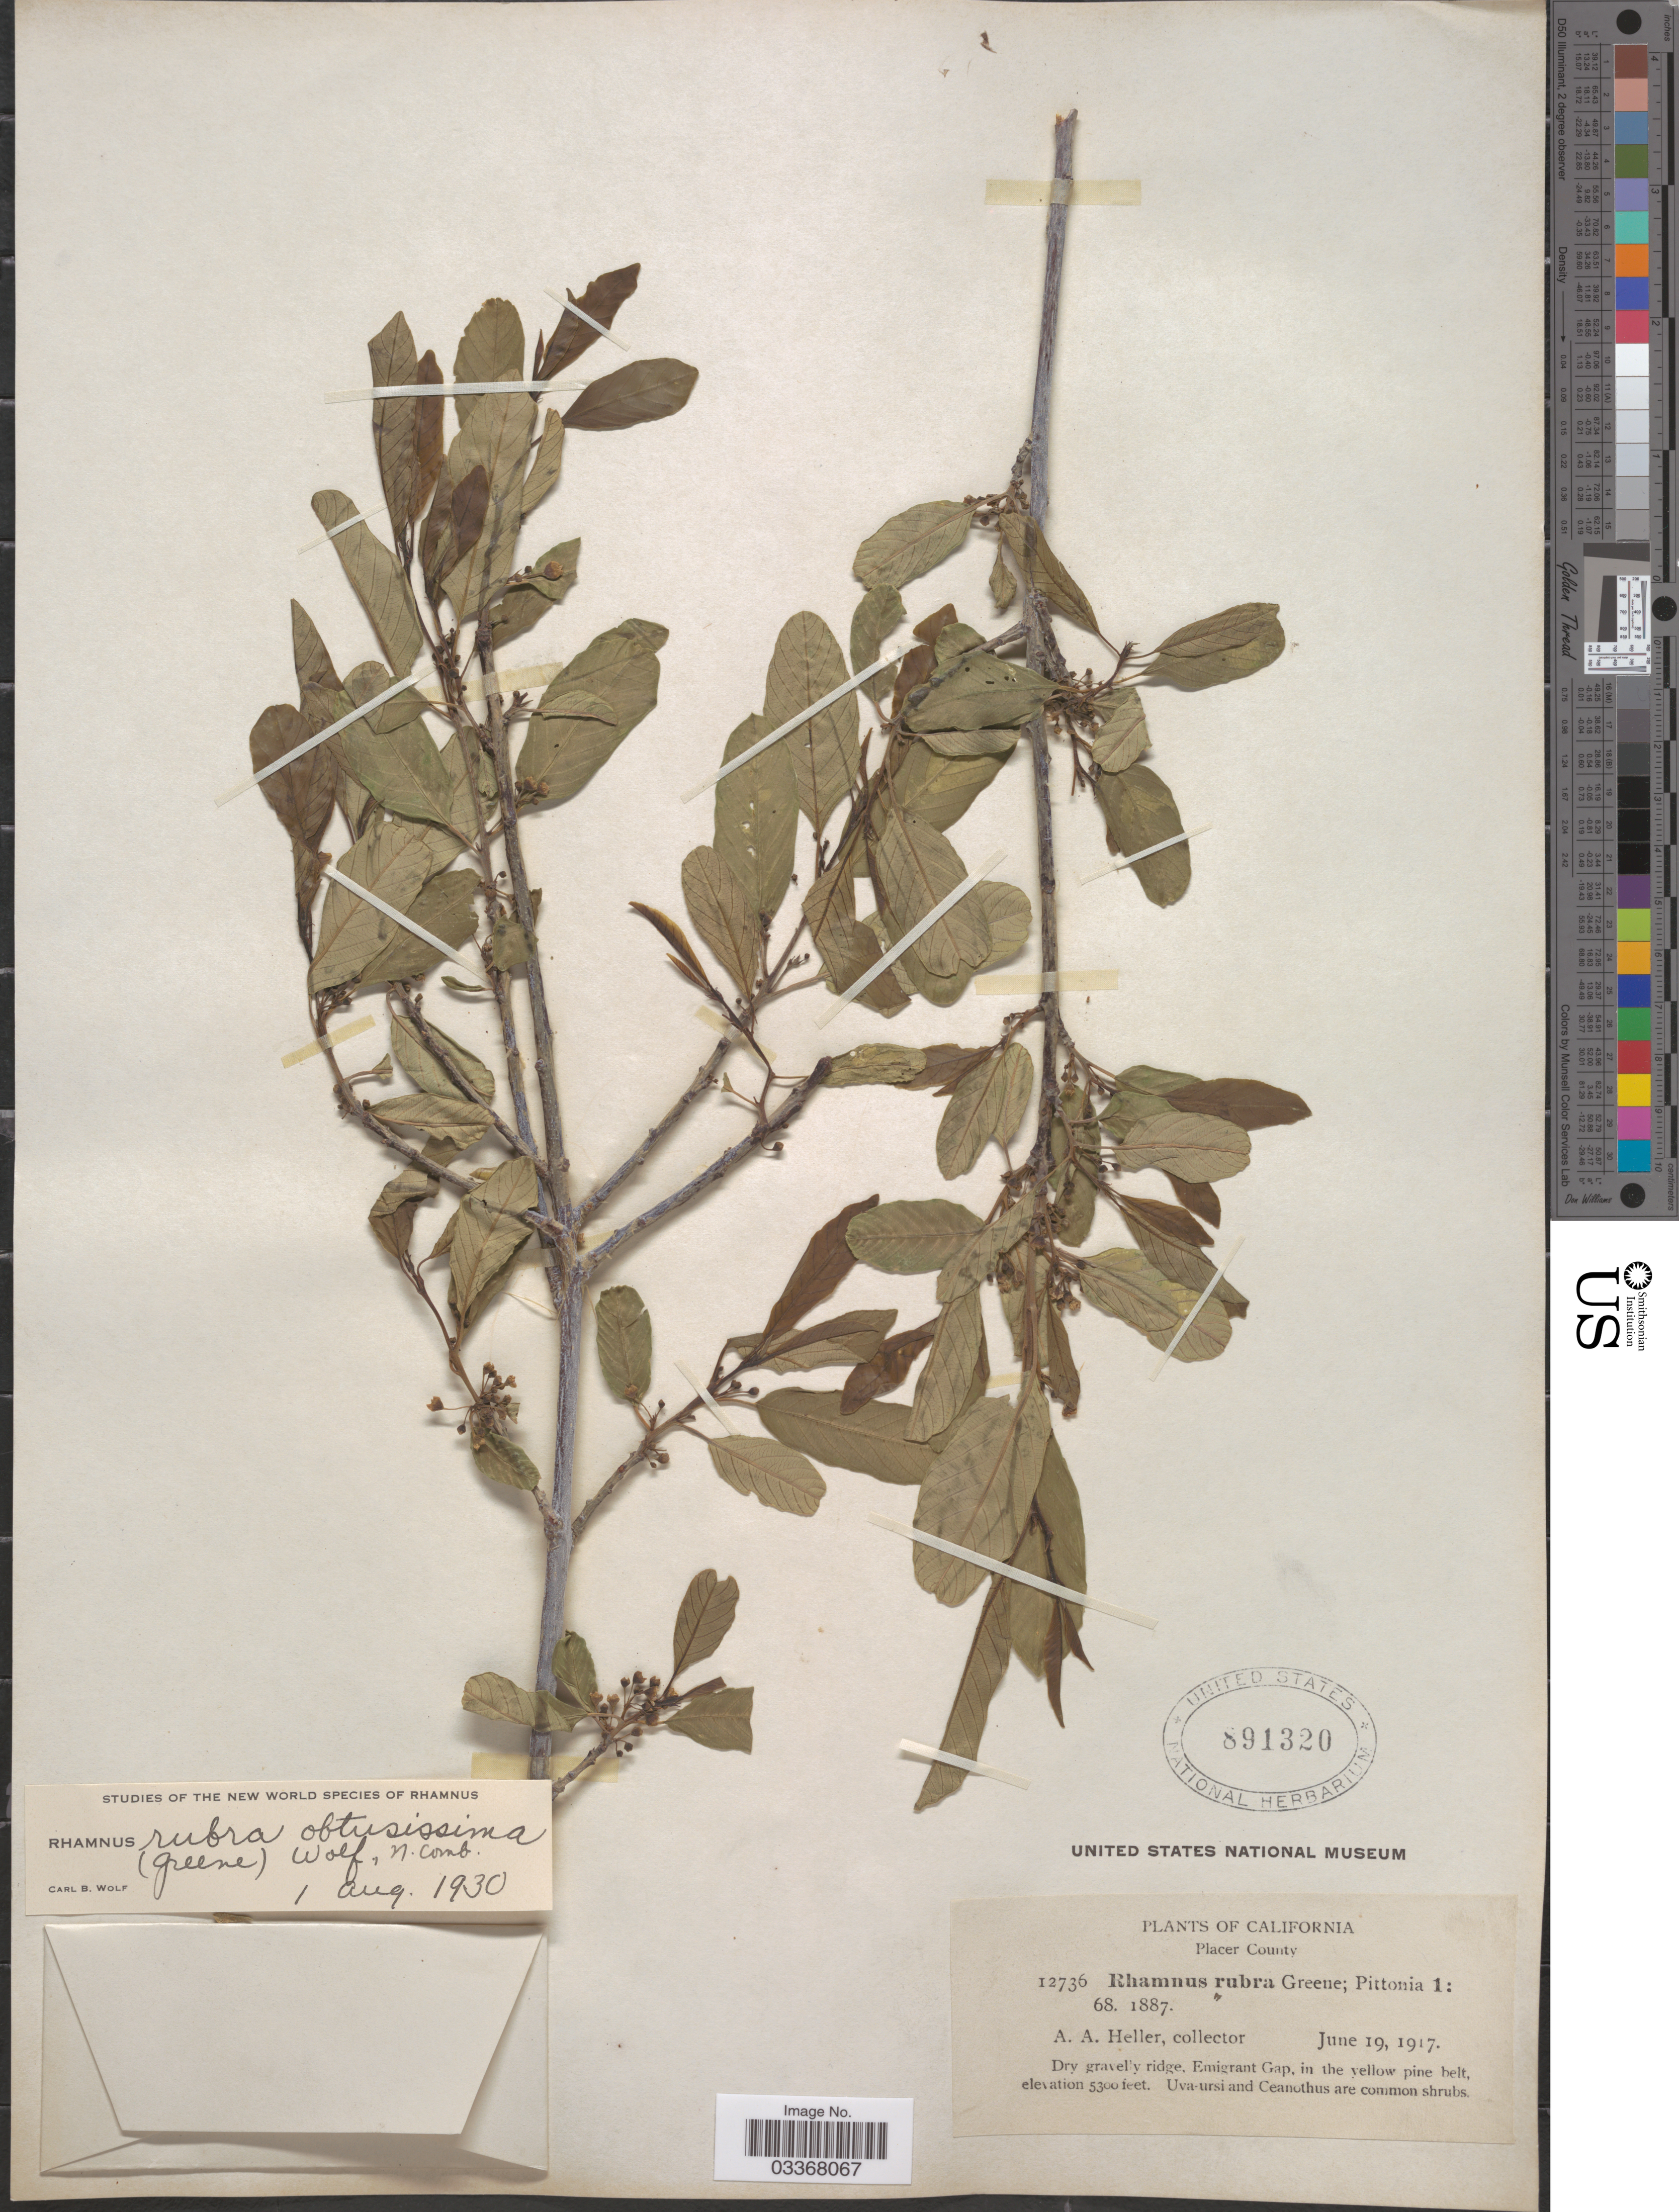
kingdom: Plantae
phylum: Tracheophyta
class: Magnoliopsida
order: Rosales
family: Rhamnaceae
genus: Frangula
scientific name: Frangula rubra subsp. obtusissima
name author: (Greene) Kartesz & Gandhi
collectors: A. A. Heller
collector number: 12736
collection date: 1917-06-19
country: United States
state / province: California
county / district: Placer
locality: Placer County, Dry gravelly ridge, Emigrant Gap.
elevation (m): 1615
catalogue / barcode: US 891320